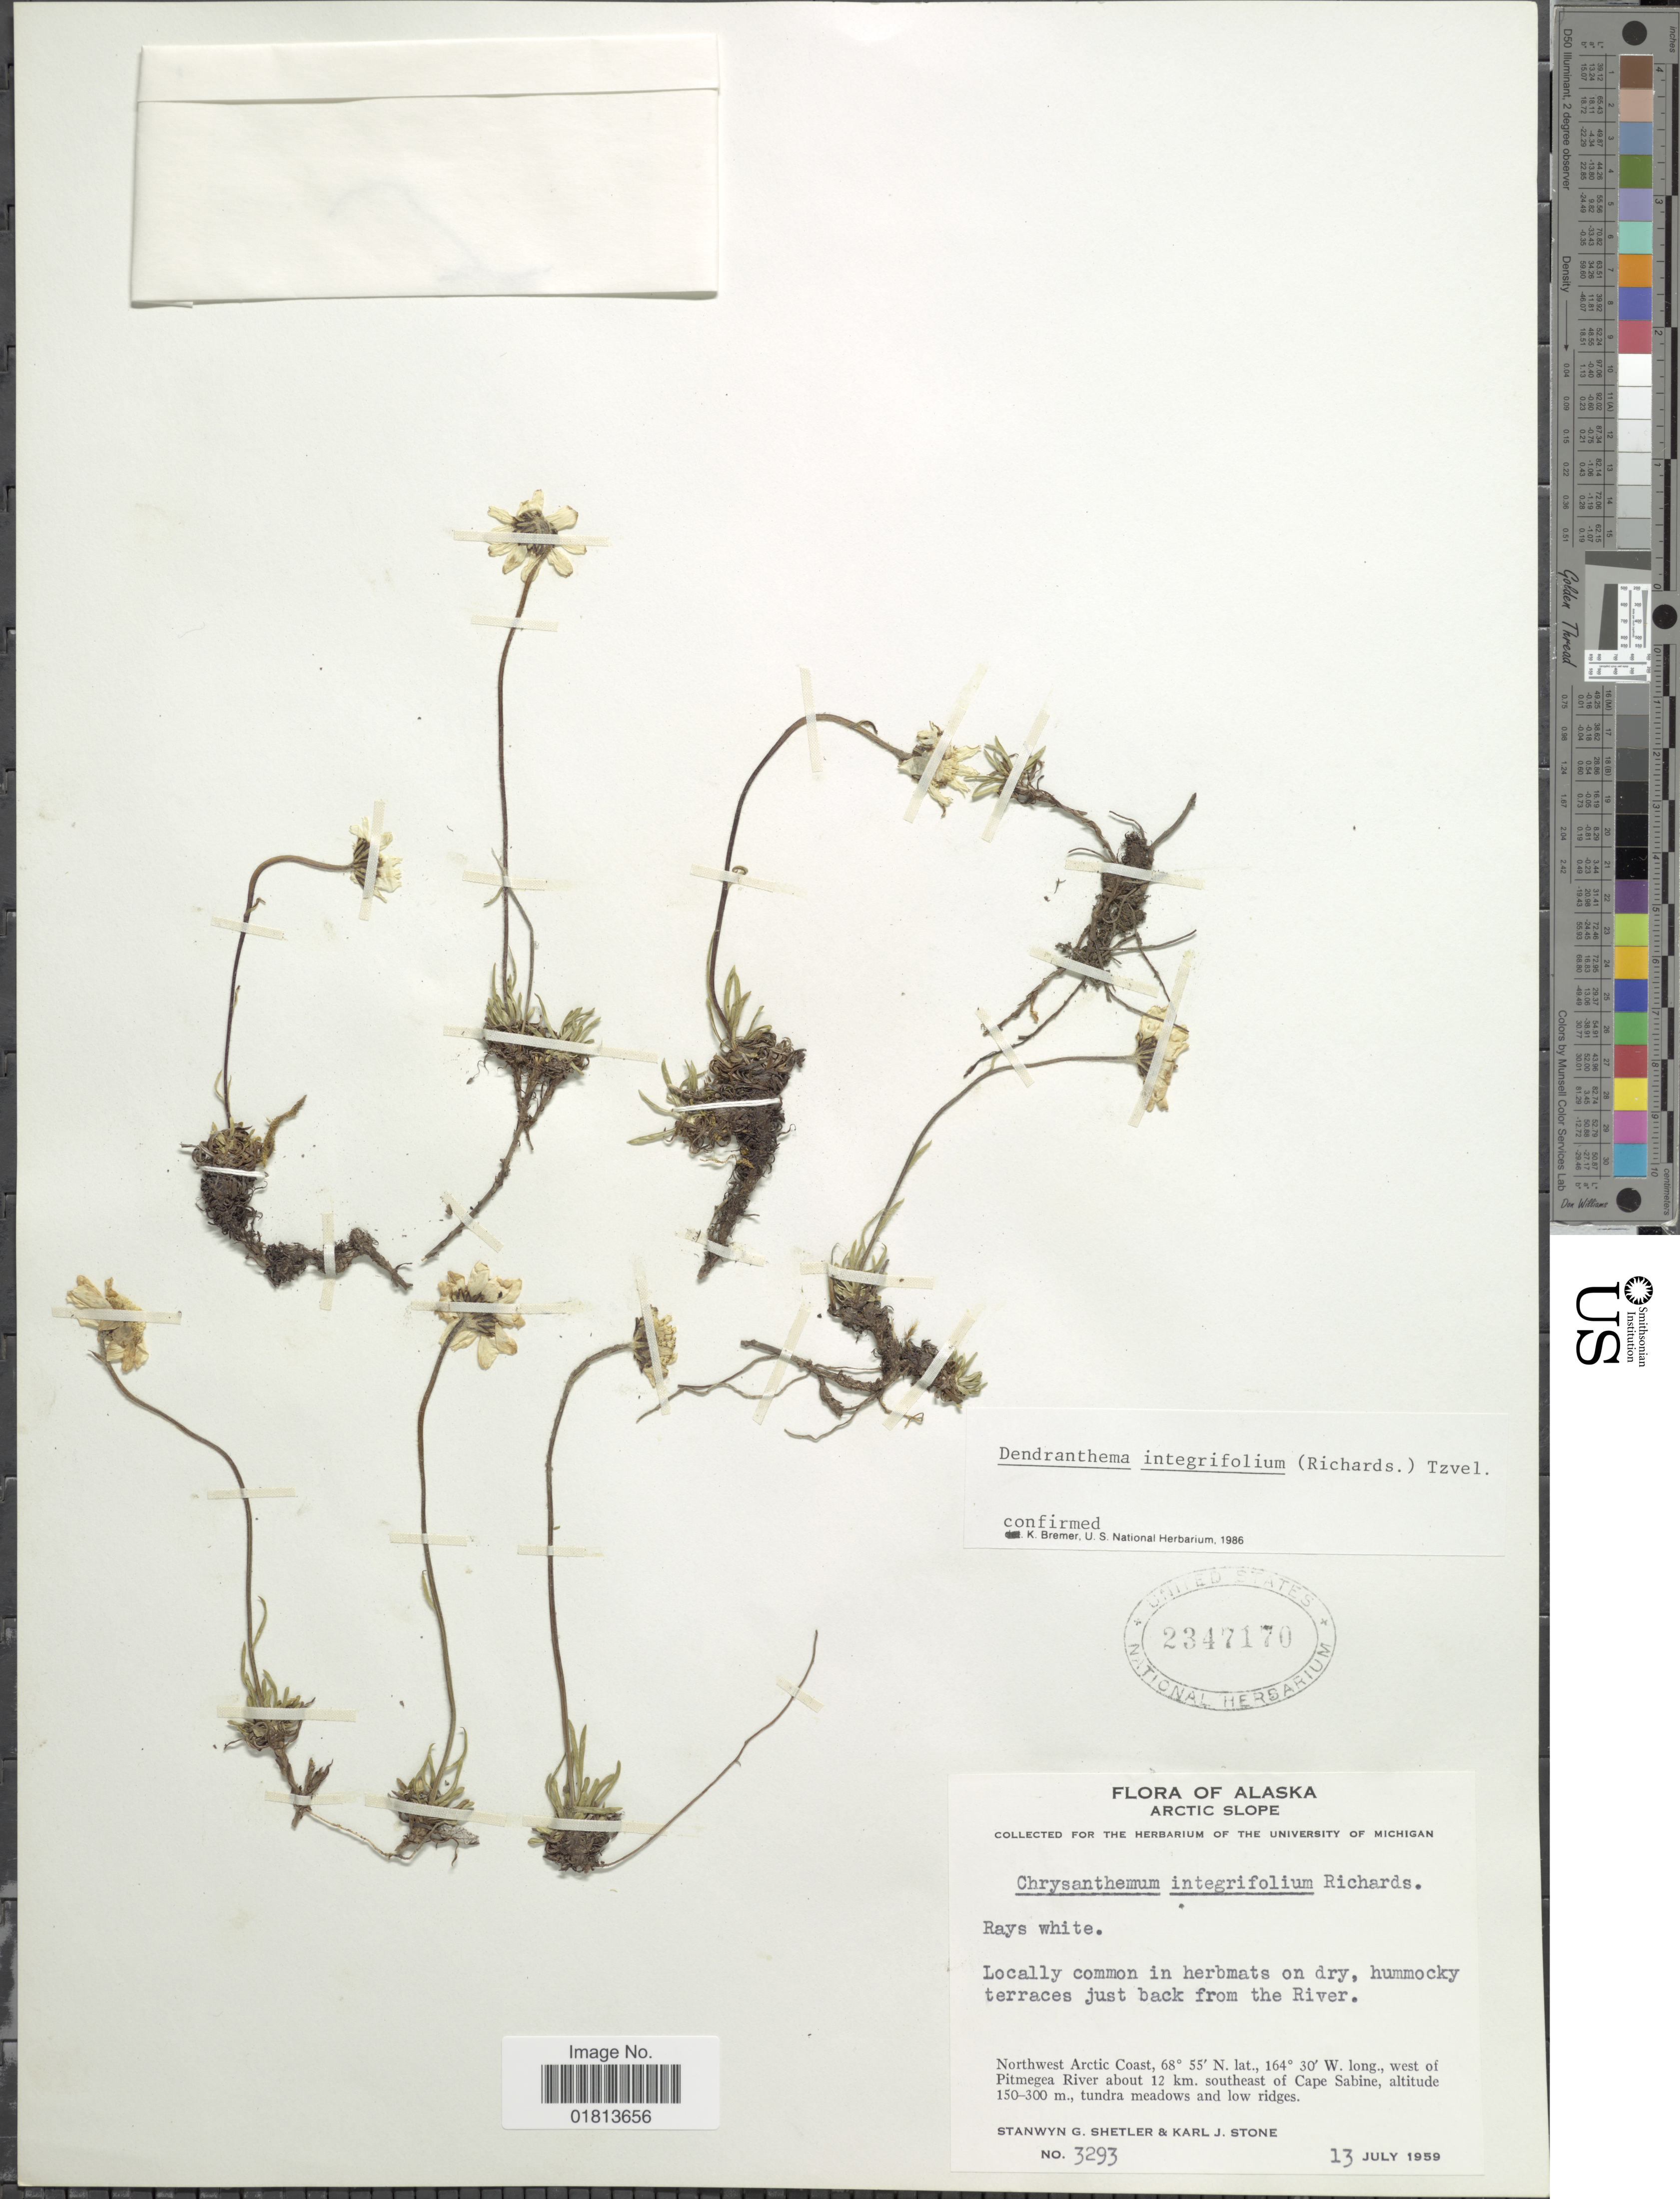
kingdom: Plantae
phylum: Tracheophyta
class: Magnoliopsida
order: Asterales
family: Asteraceae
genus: Dendranthema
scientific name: Dendranthema integrifolium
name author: (Richardson) Tzvelev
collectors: S. Shetler & K. J. Stone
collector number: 3293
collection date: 1959-07-13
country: United States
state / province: Alaska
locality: Arctic Slope, Northwest Arctic Coast, west of Pitmegea River about 12 km. southeast of Cape Sabine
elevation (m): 150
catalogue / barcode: US 2347170